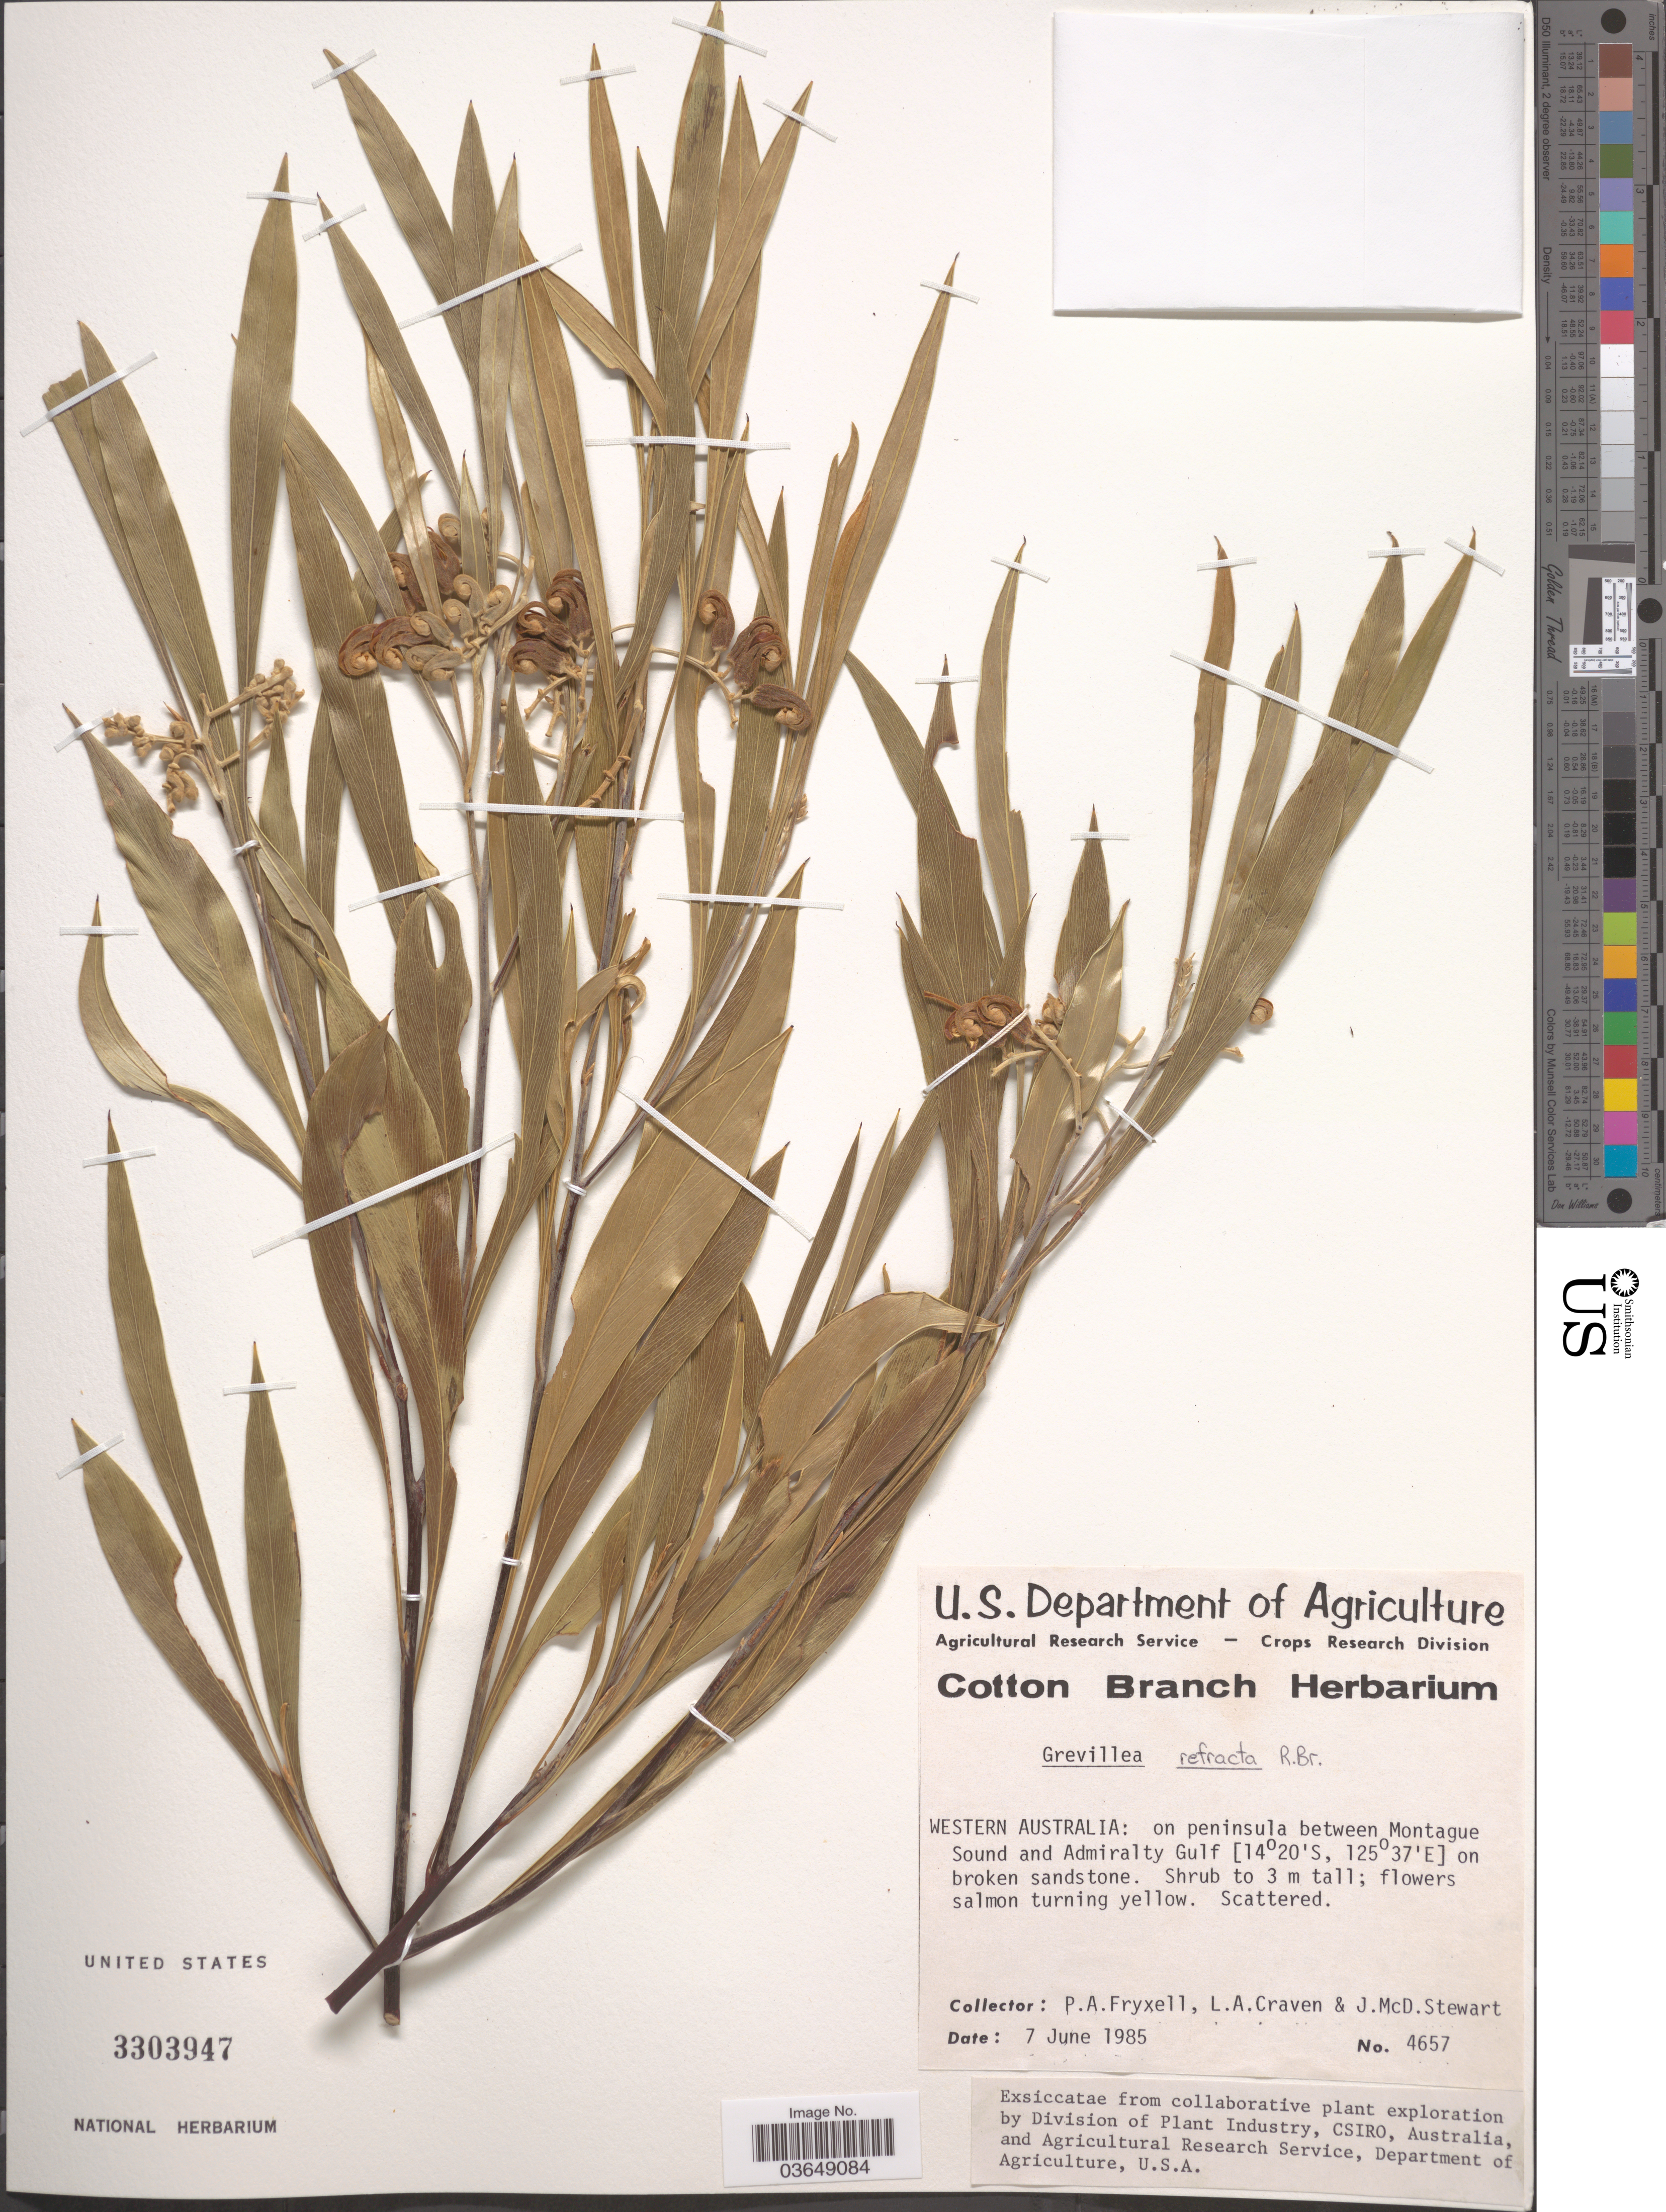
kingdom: Plantae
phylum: Tracheophyta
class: Magnoliopsida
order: Proteales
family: Proteaceae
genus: Grevillea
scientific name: Grevillea refracta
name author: R. Br.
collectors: P. A. Fryxell, L. A. Craven & J. Stewart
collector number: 4657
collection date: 1985-06-07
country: Australia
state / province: Western Australia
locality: On peninsula between Montague Sound and Admiralty Gulf on broken sandstone.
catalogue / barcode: US 3303947